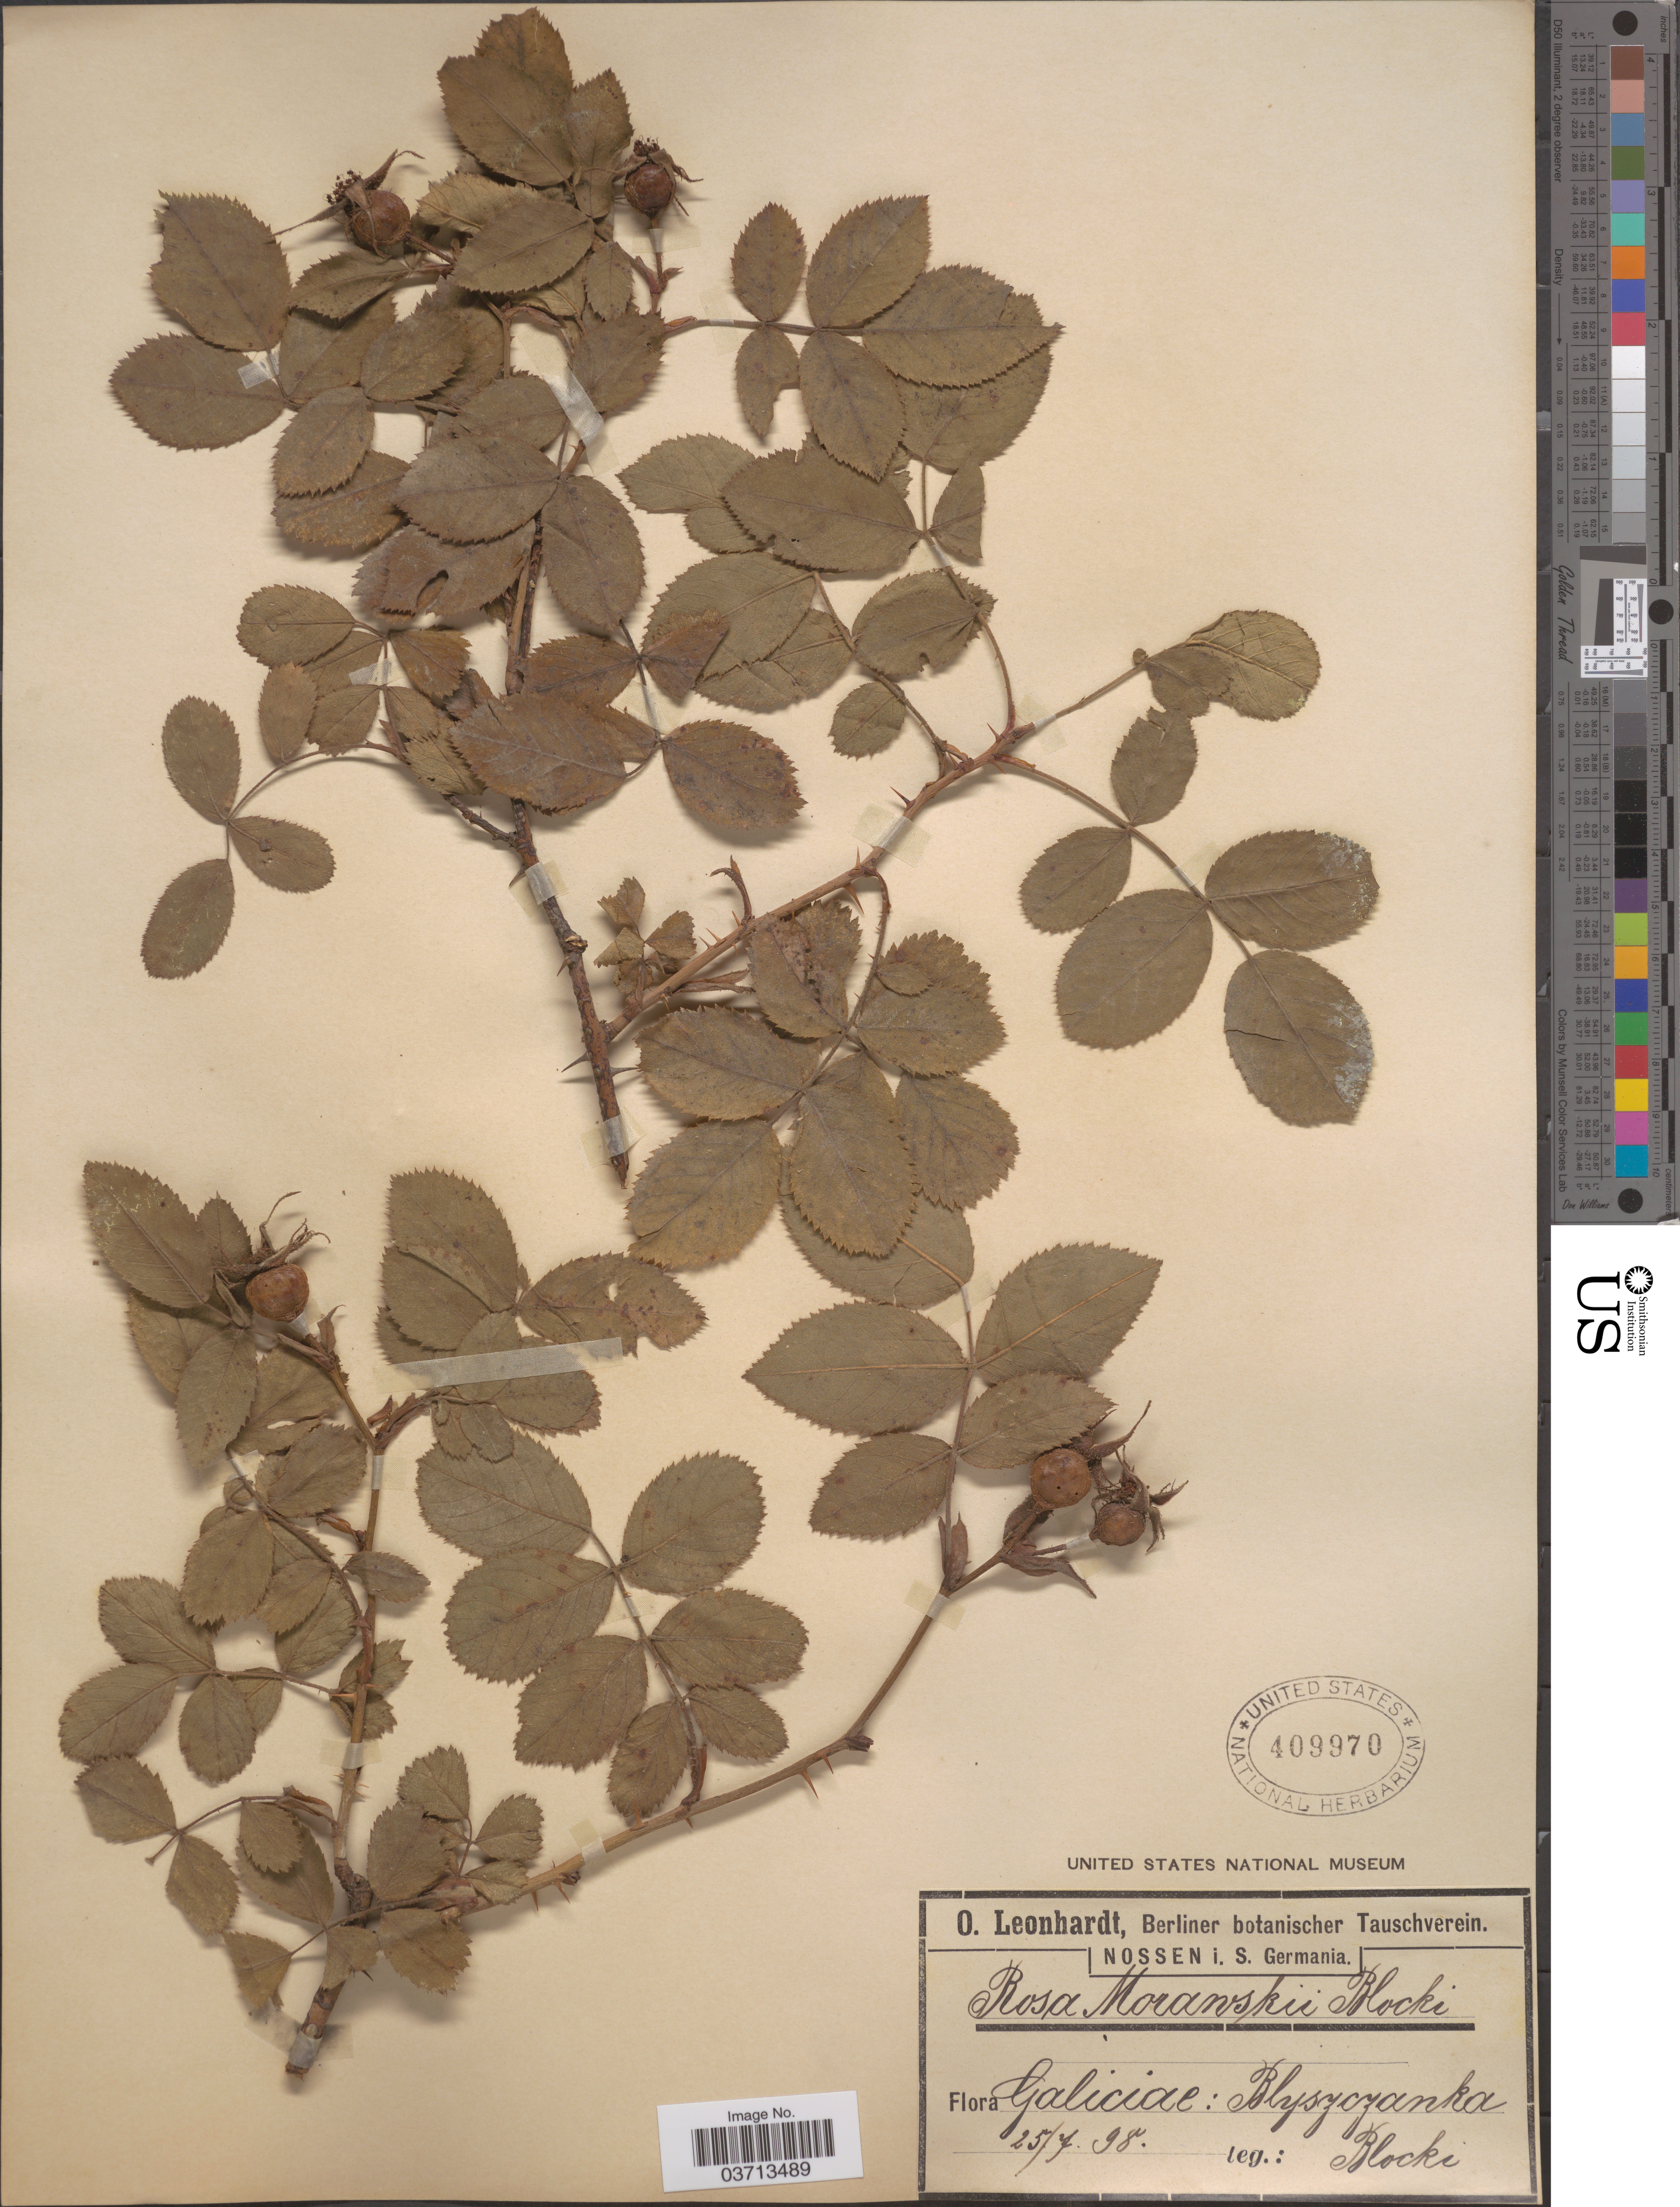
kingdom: Plantae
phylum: Tracheophyta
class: Magnoliopsida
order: Rosales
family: Rosaceae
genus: Rosa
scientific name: Rosa morawskii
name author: Blocki ex R. Keller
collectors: Blocki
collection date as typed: Transcribed d/m/y: 25/7/98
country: Ukraine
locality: Galiciae: Blyszczanka.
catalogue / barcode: US 409970